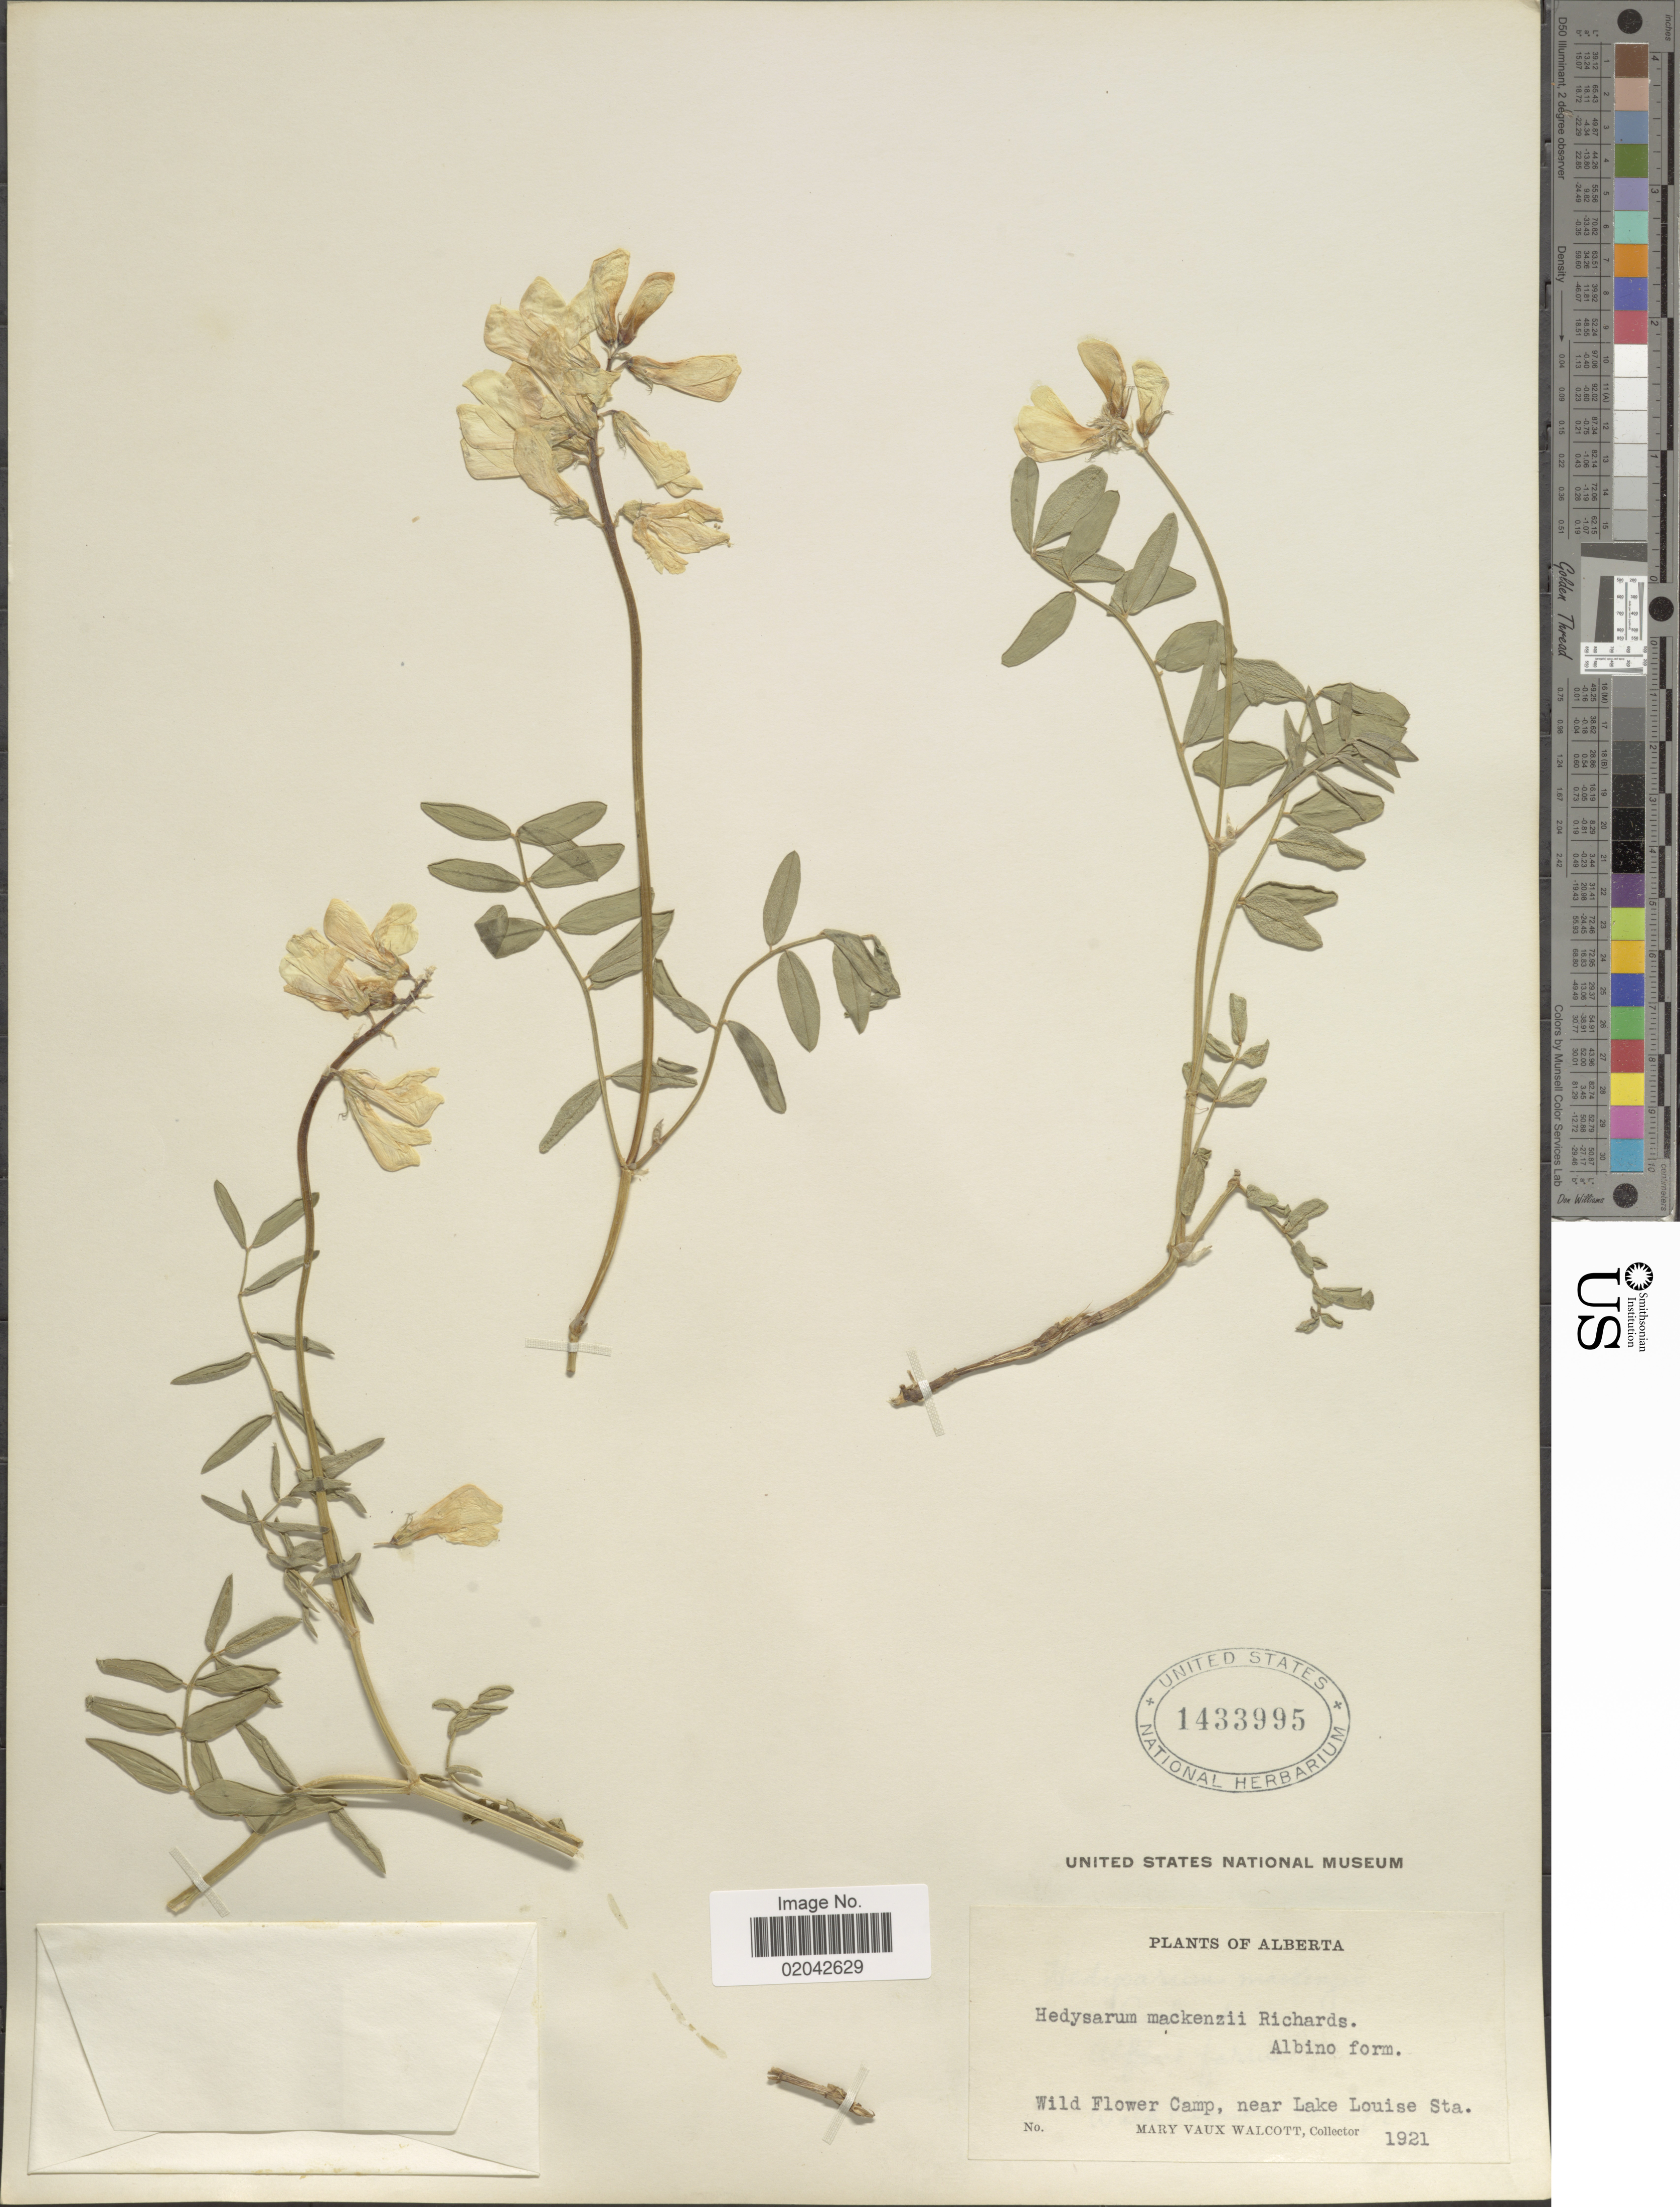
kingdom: Plantae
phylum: Tracheophyta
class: Magnoliopsida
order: Fabales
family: Fabaceae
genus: Hedysarum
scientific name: Hedysarum mackenziei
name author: Richardson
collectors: M. Walcott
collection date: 1921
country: Canada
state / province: Alberta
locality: Wild Flower Camp, near Lake Louise Sta.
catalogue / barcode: US 1433995